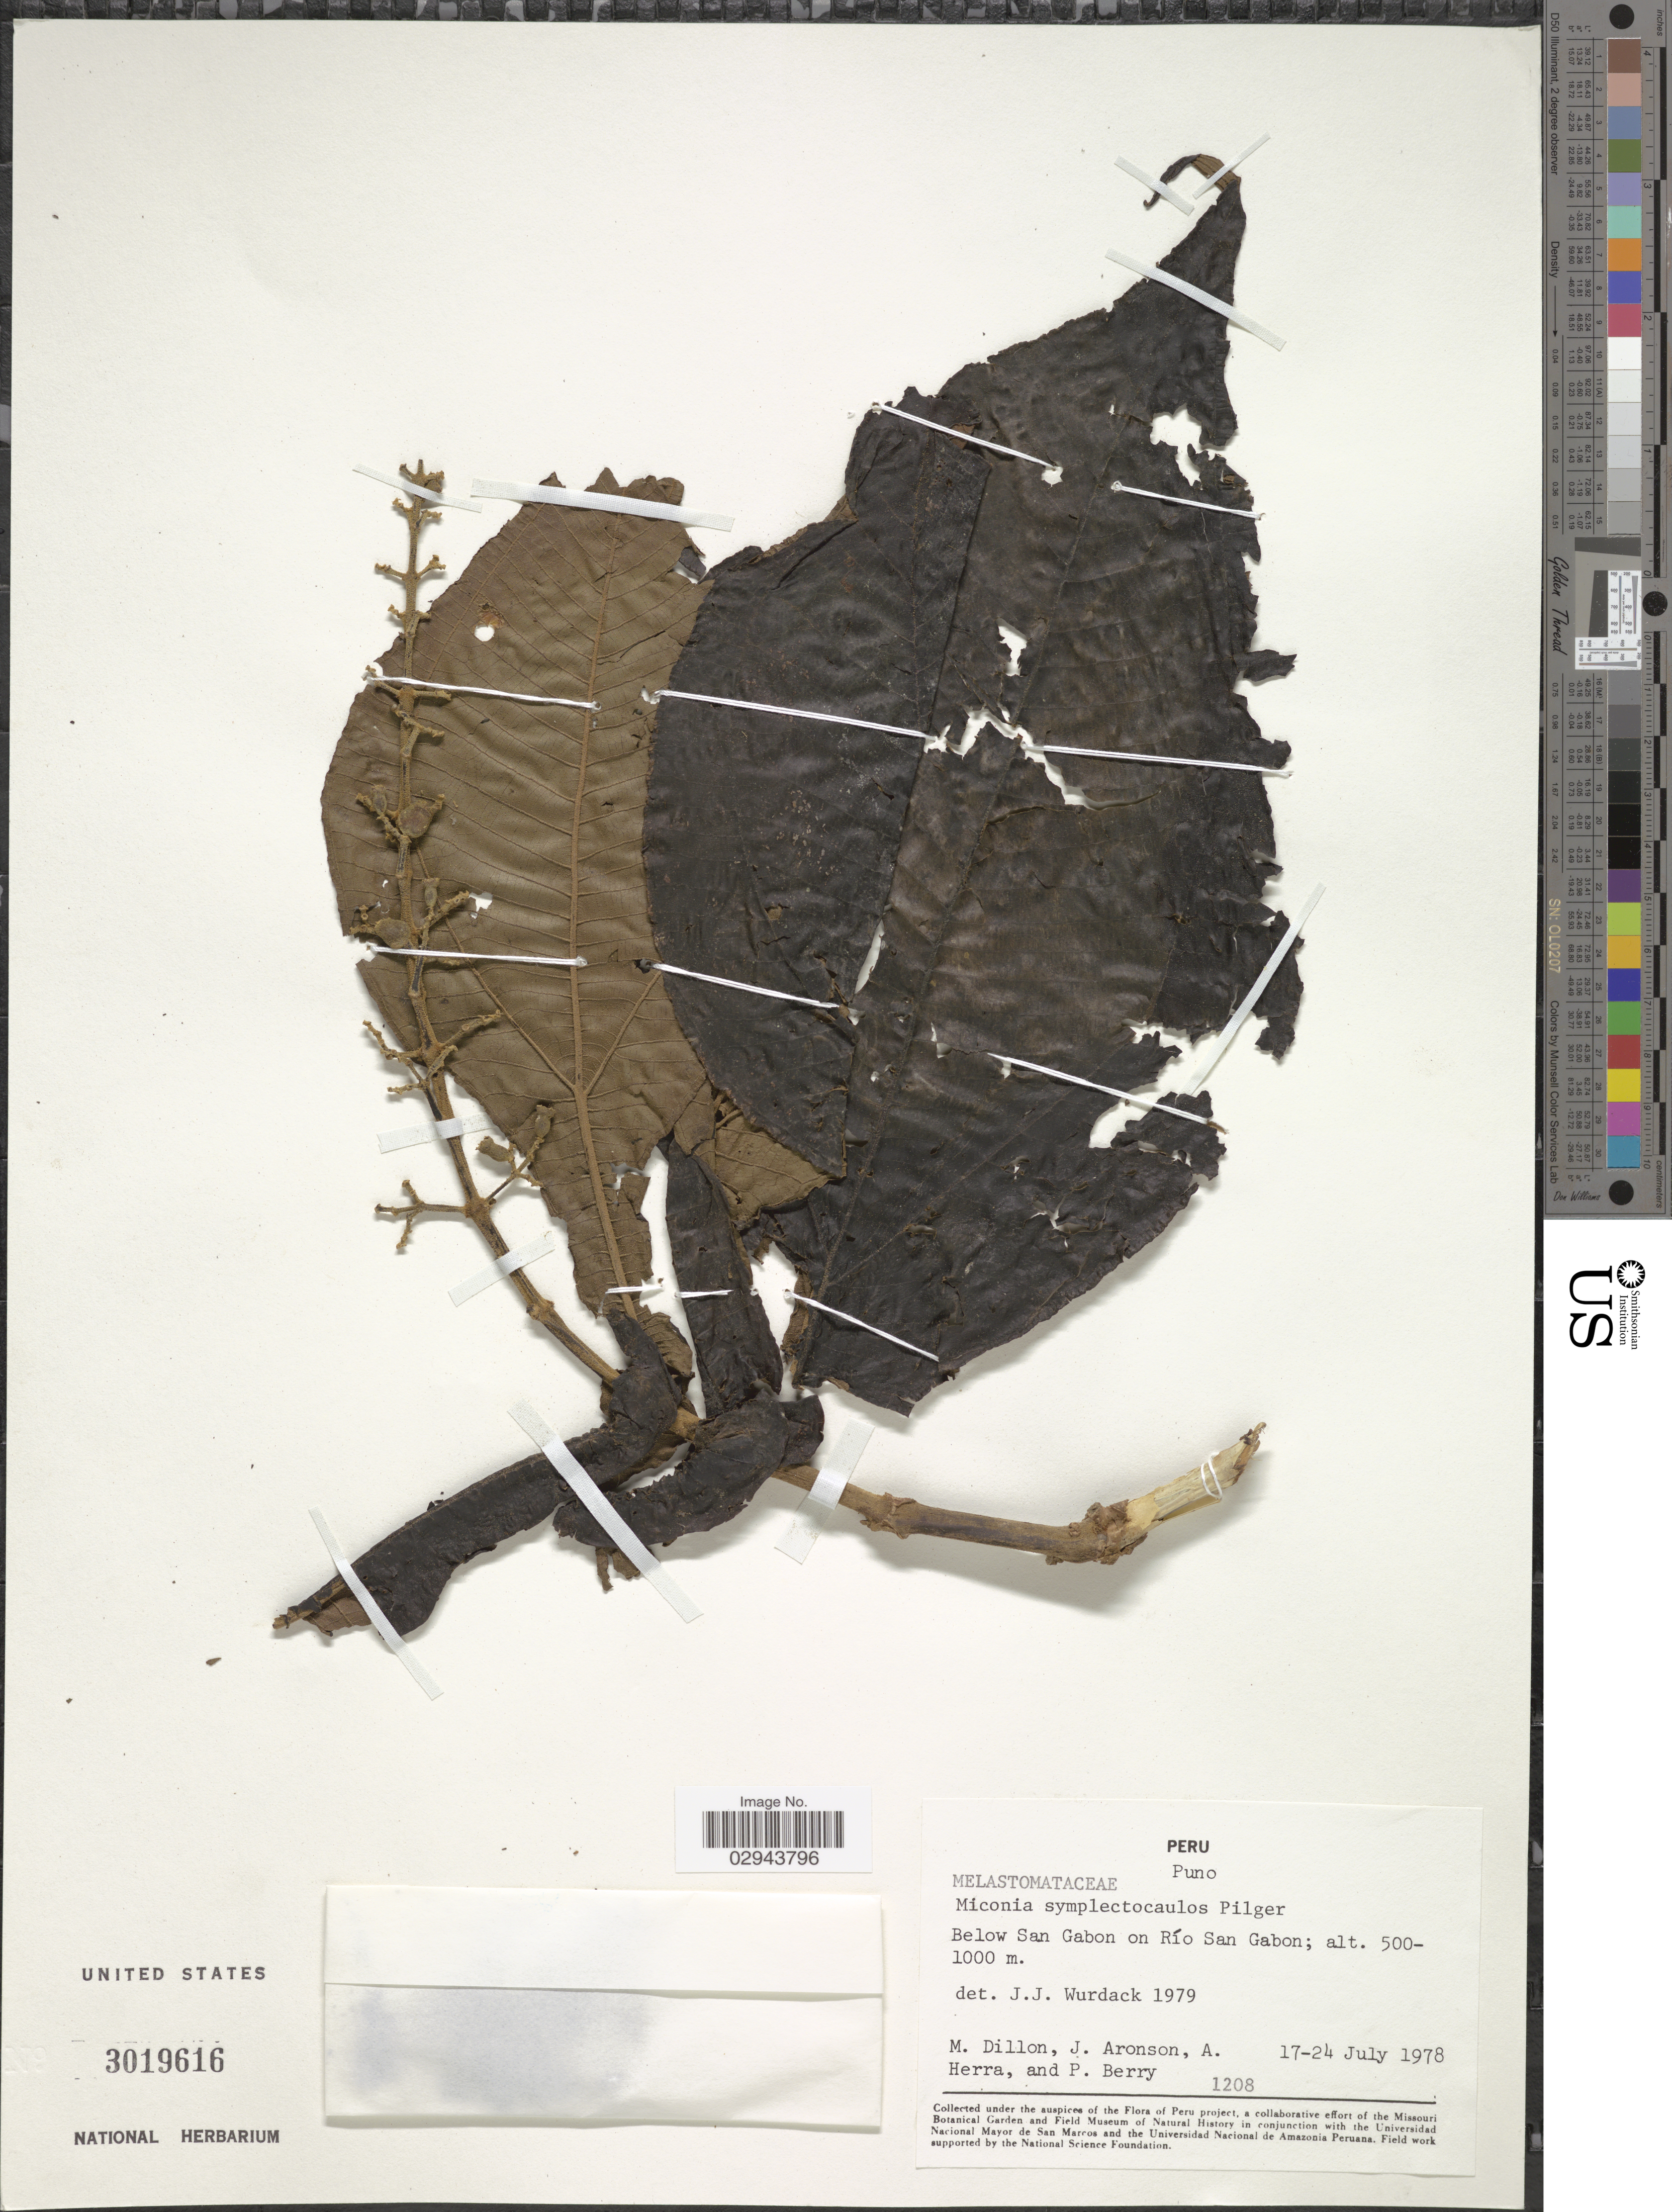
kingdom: Plantae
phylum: Tracheophyta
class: Magnoliopsida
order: Myrtales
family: Melastomataceae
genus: Miconia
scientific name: Miconia symplectocaulos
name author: Pilg.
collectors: M. O. Dillon, J. Aronson, A. Herra & P. Berry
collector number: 1208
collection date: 1978-07-17/1978-07-24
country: Peru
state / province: Puno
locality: Below San Gabon on Río San Gabon.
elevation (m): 500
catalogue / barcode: US 3019616